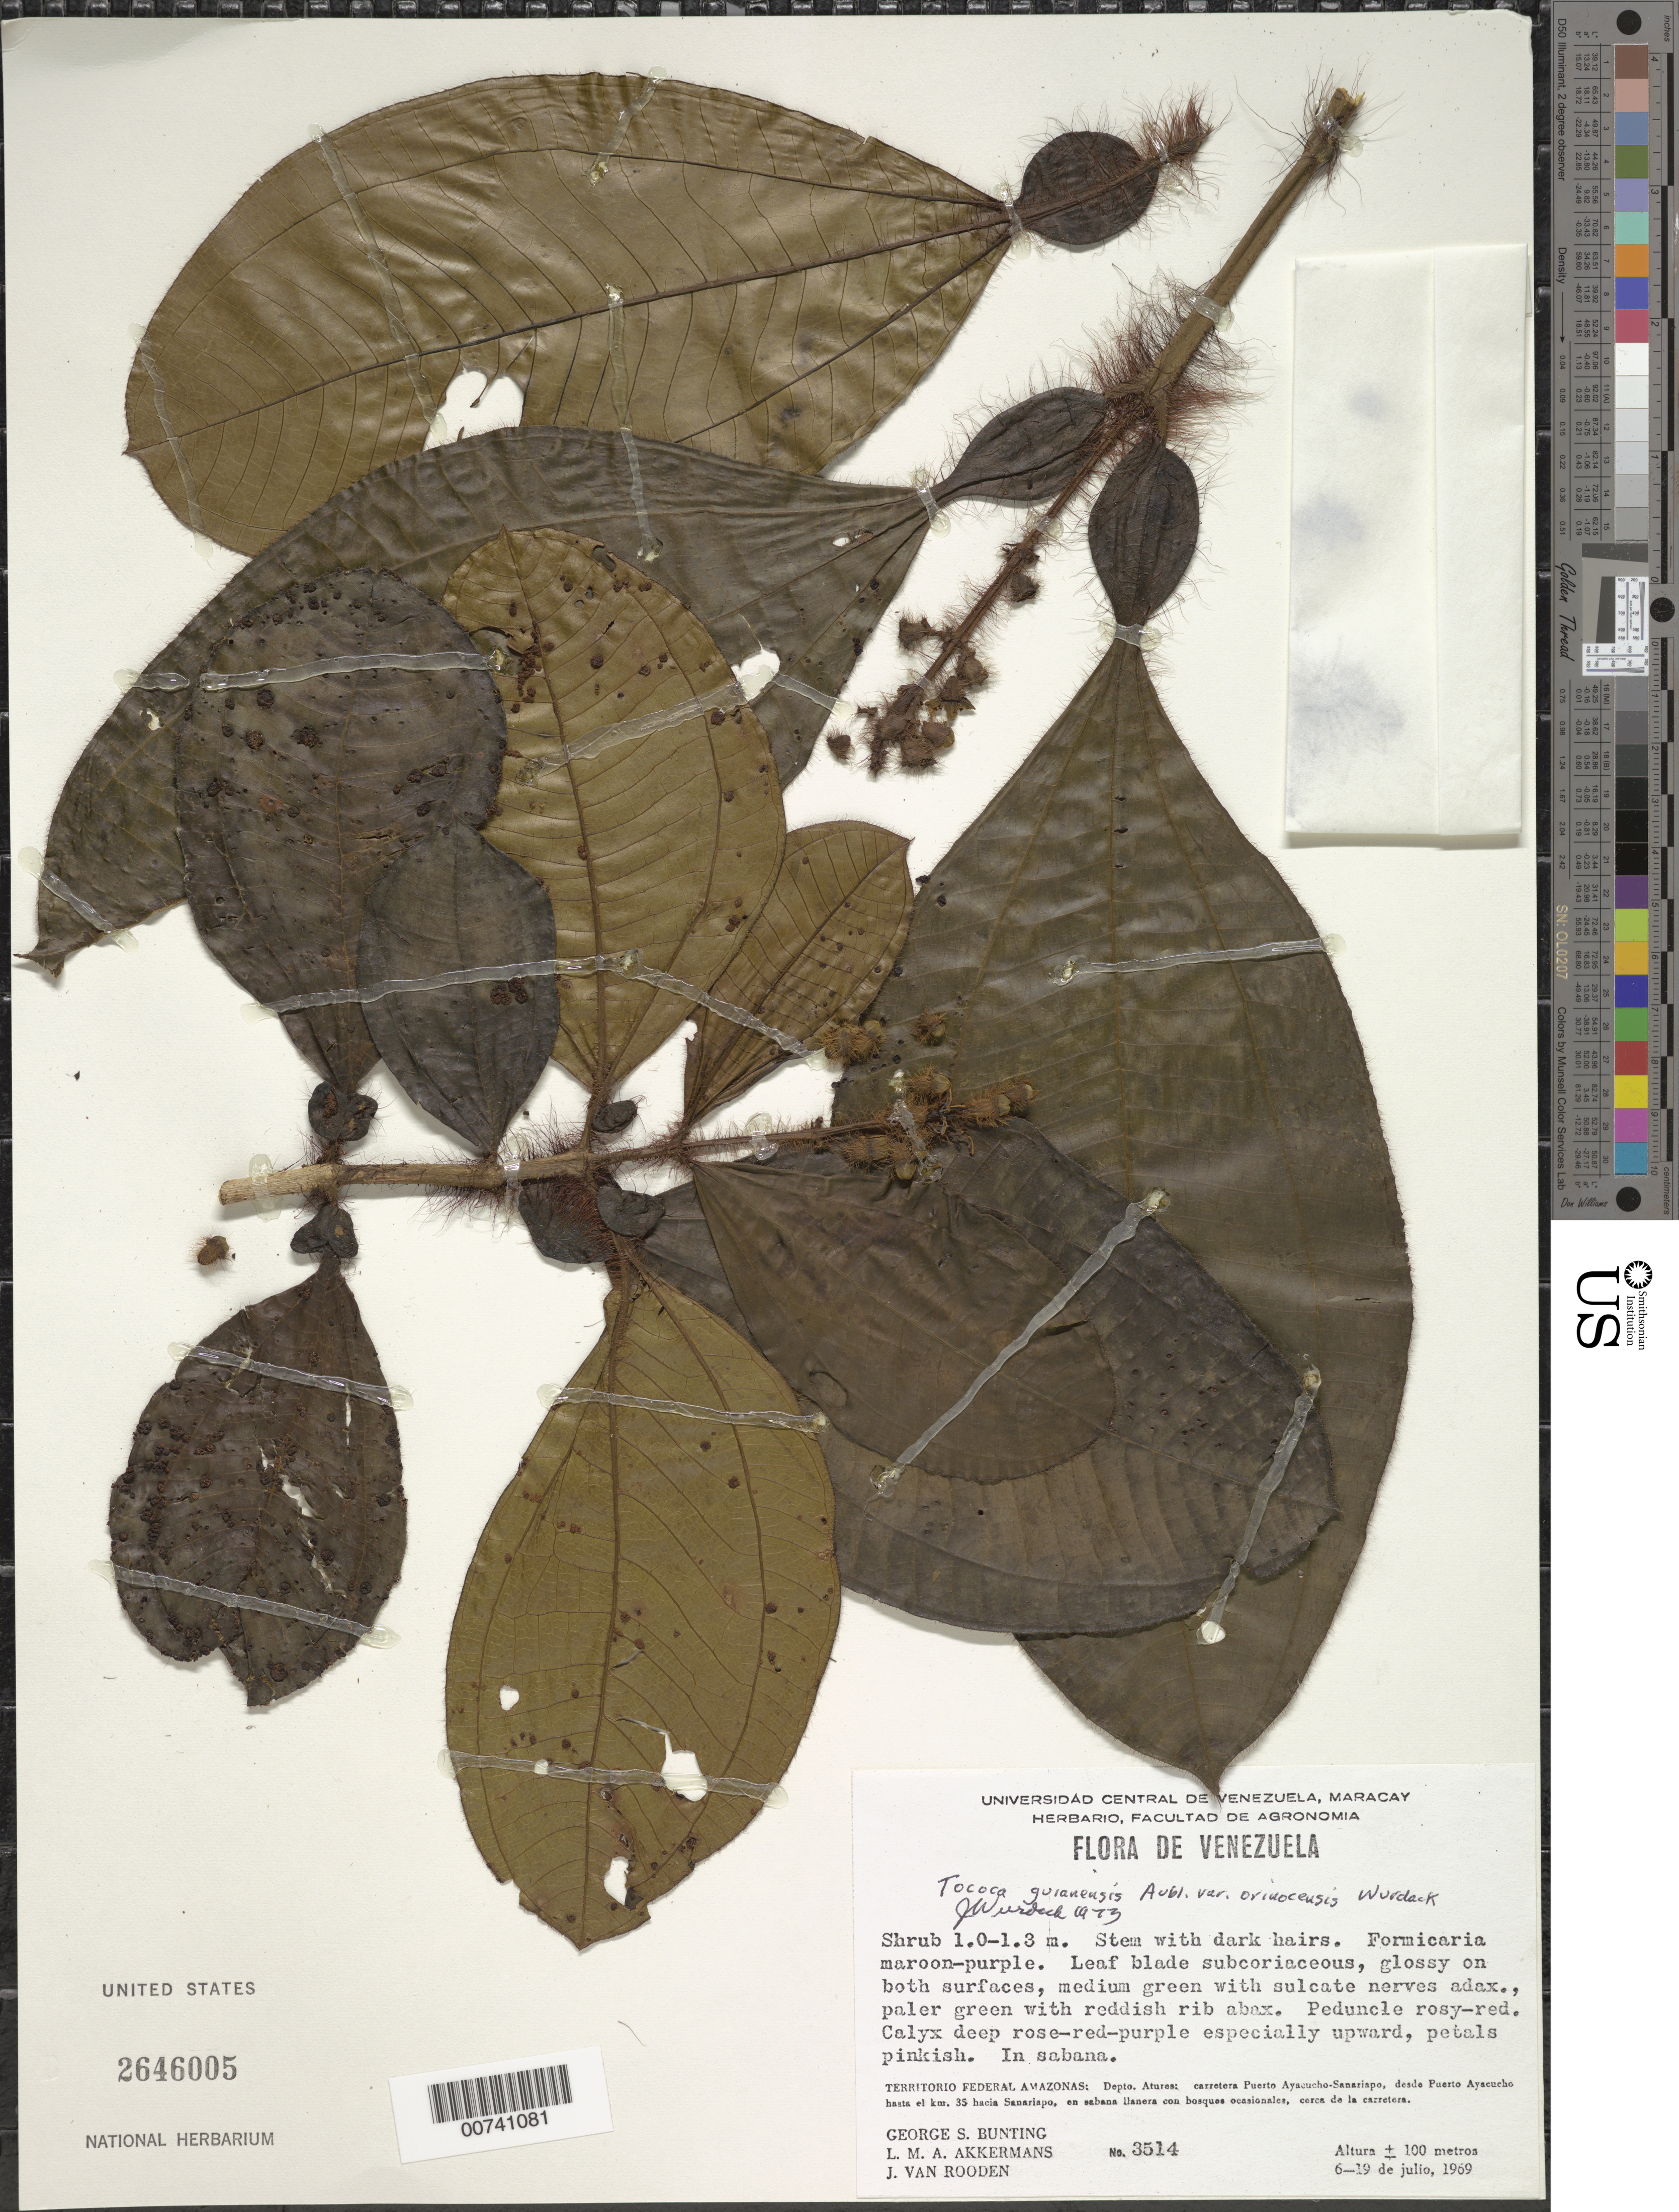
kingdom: Plantae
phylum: Tracheophyta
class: Magnoliopsida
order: Myrtales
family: Melastomataceae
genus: Tococa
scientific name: Tococa guianensis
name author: Aubl.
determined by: Wurdack, John J., (US), US (UNITED STATES)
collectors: G. S. Bunting, L. M. Akkermans & J. Van Rooden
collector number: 3514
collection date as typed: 6-Jul-69 to 19-Jul-69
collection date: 1969-07-06/1969-07-19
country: Venezuela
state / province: Amazonas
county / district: Atures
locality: Puerto Ayacucho to Sanariapo, desde Puerto Ayacucho hasta el km 35 hacia Sanariapo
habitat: Savanna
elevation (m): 100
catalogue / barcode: US 2646005